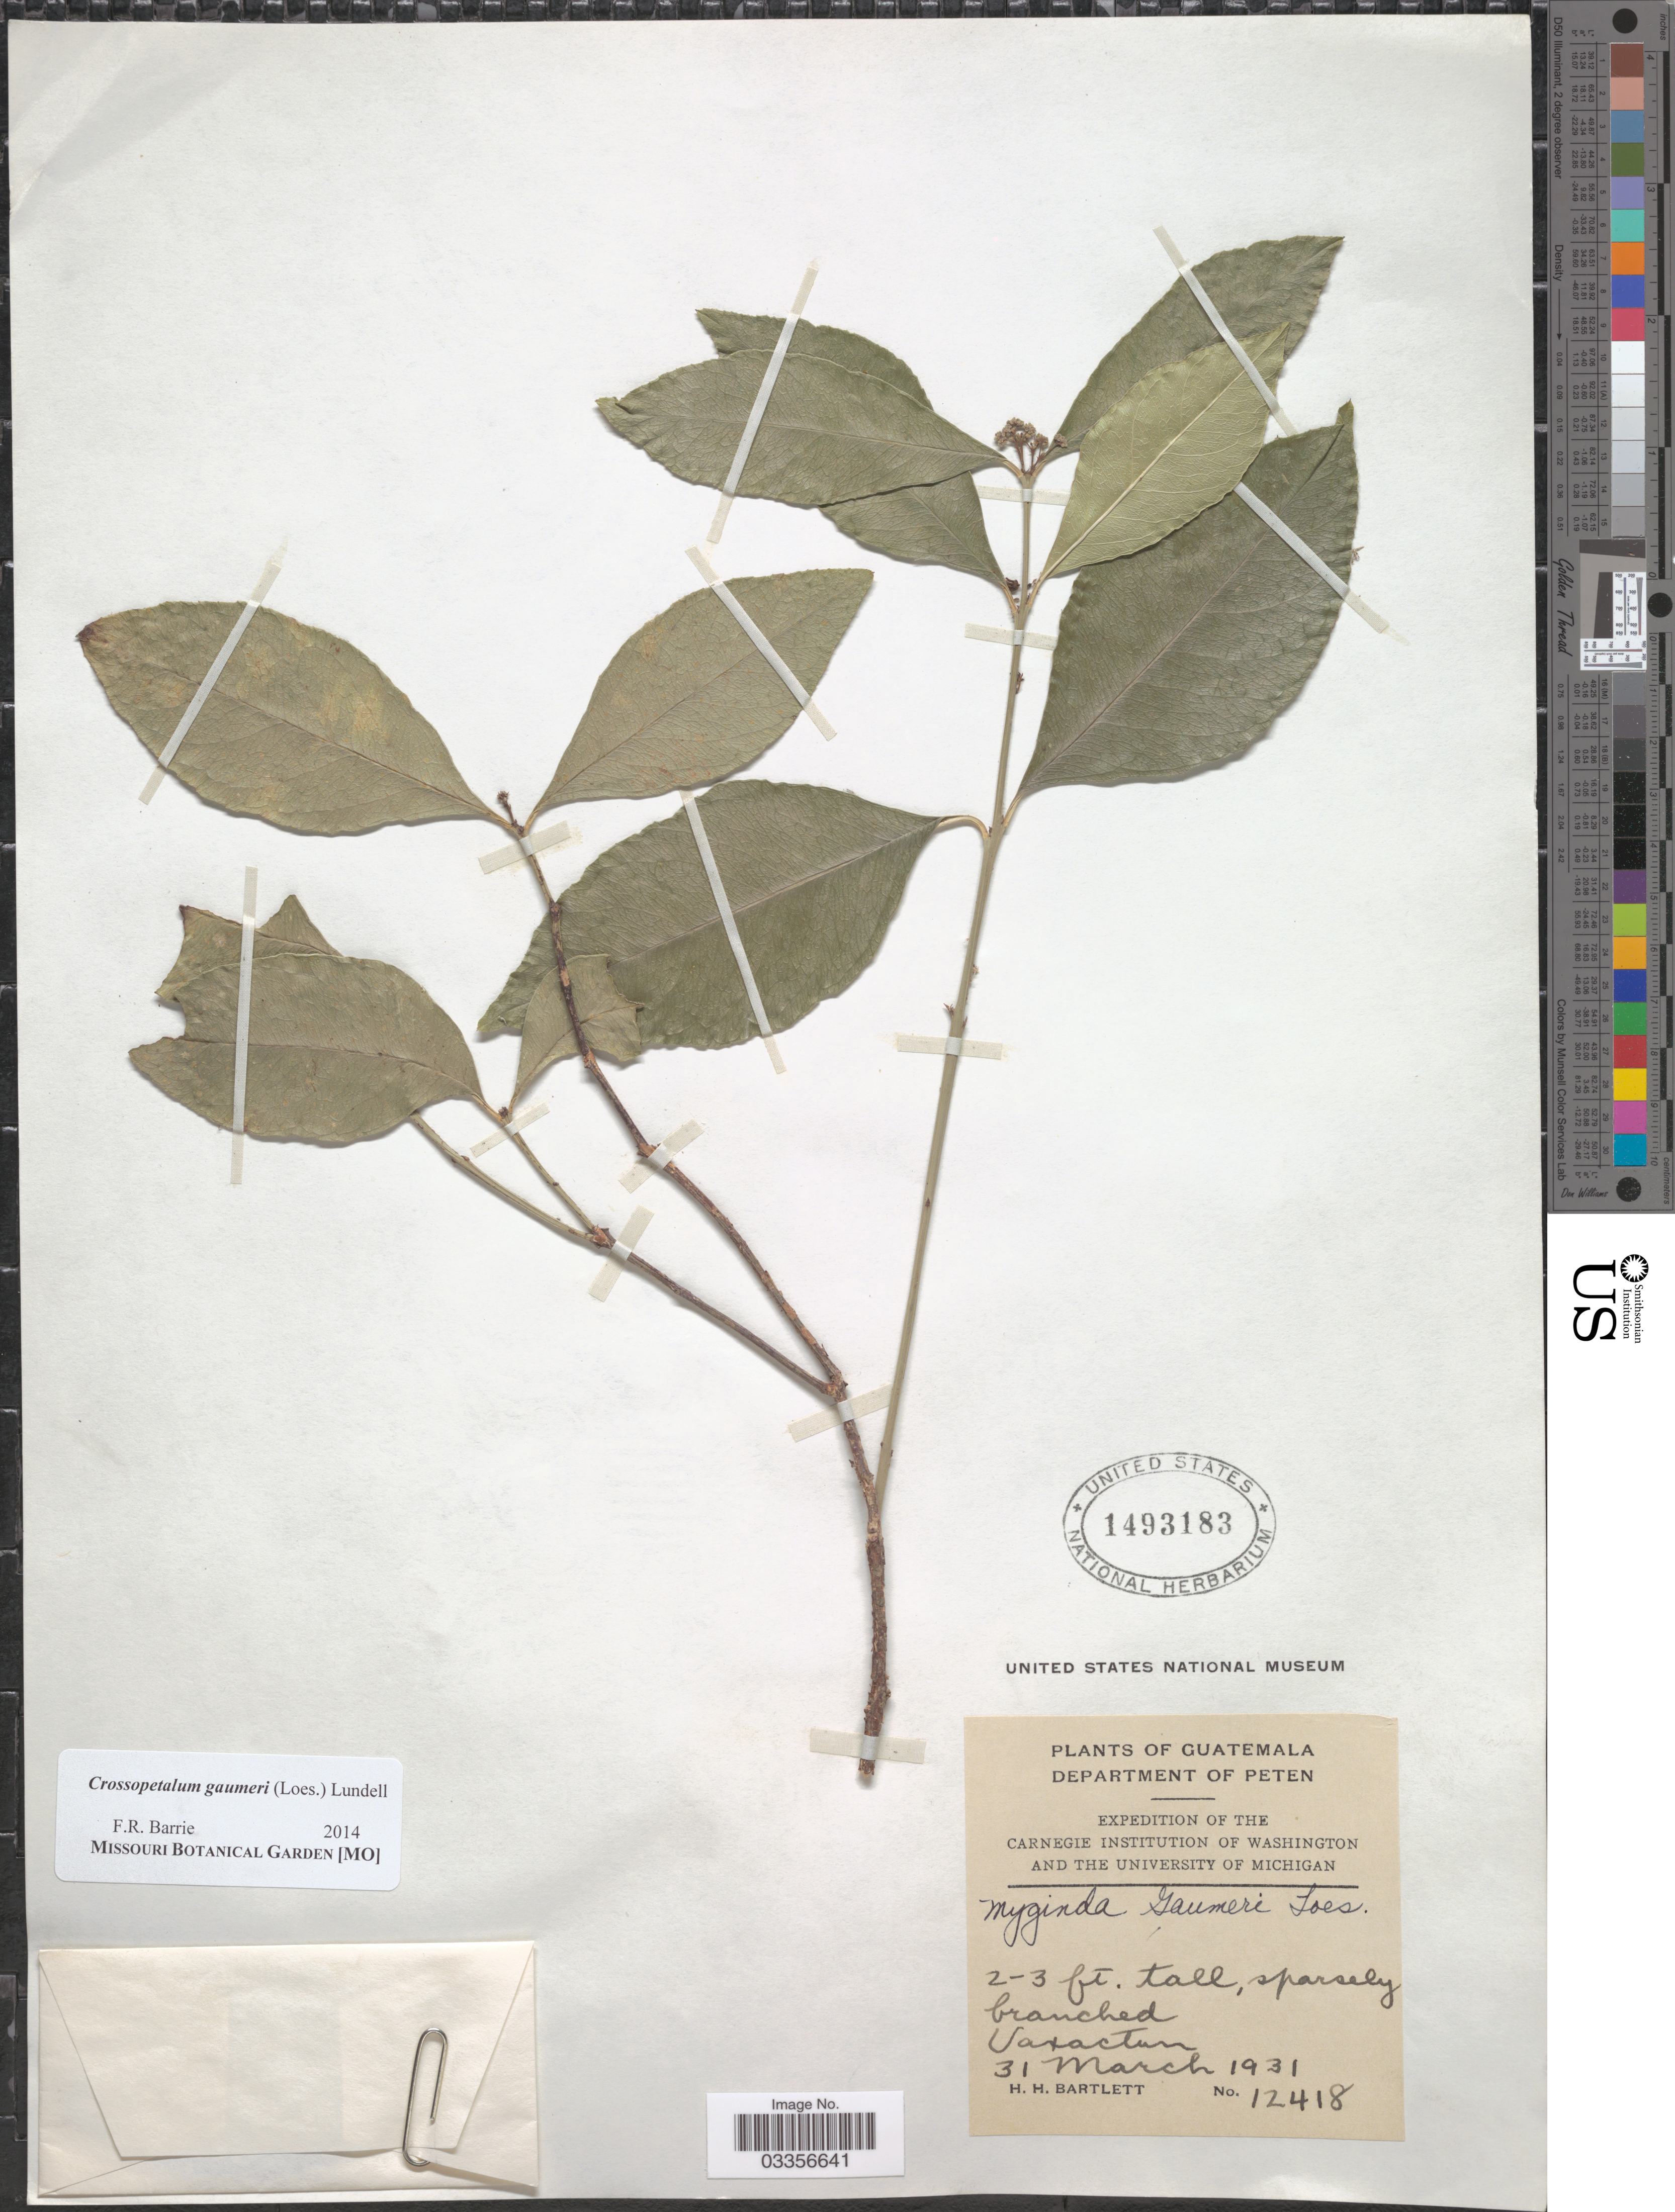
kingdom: Plantae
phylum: Tracheophyta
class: Magnoliopsida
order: Celastrales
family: Celastraceae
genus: Crossopetalum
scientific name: Crossopetalum gaumeri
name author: (Loes.) Lundell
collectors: H. H. Bartlett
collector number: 12418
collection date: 1931-03-31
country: Guatemala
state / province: El Petén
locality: Department of Peten, Uaxactun.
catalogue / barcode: US 1493183